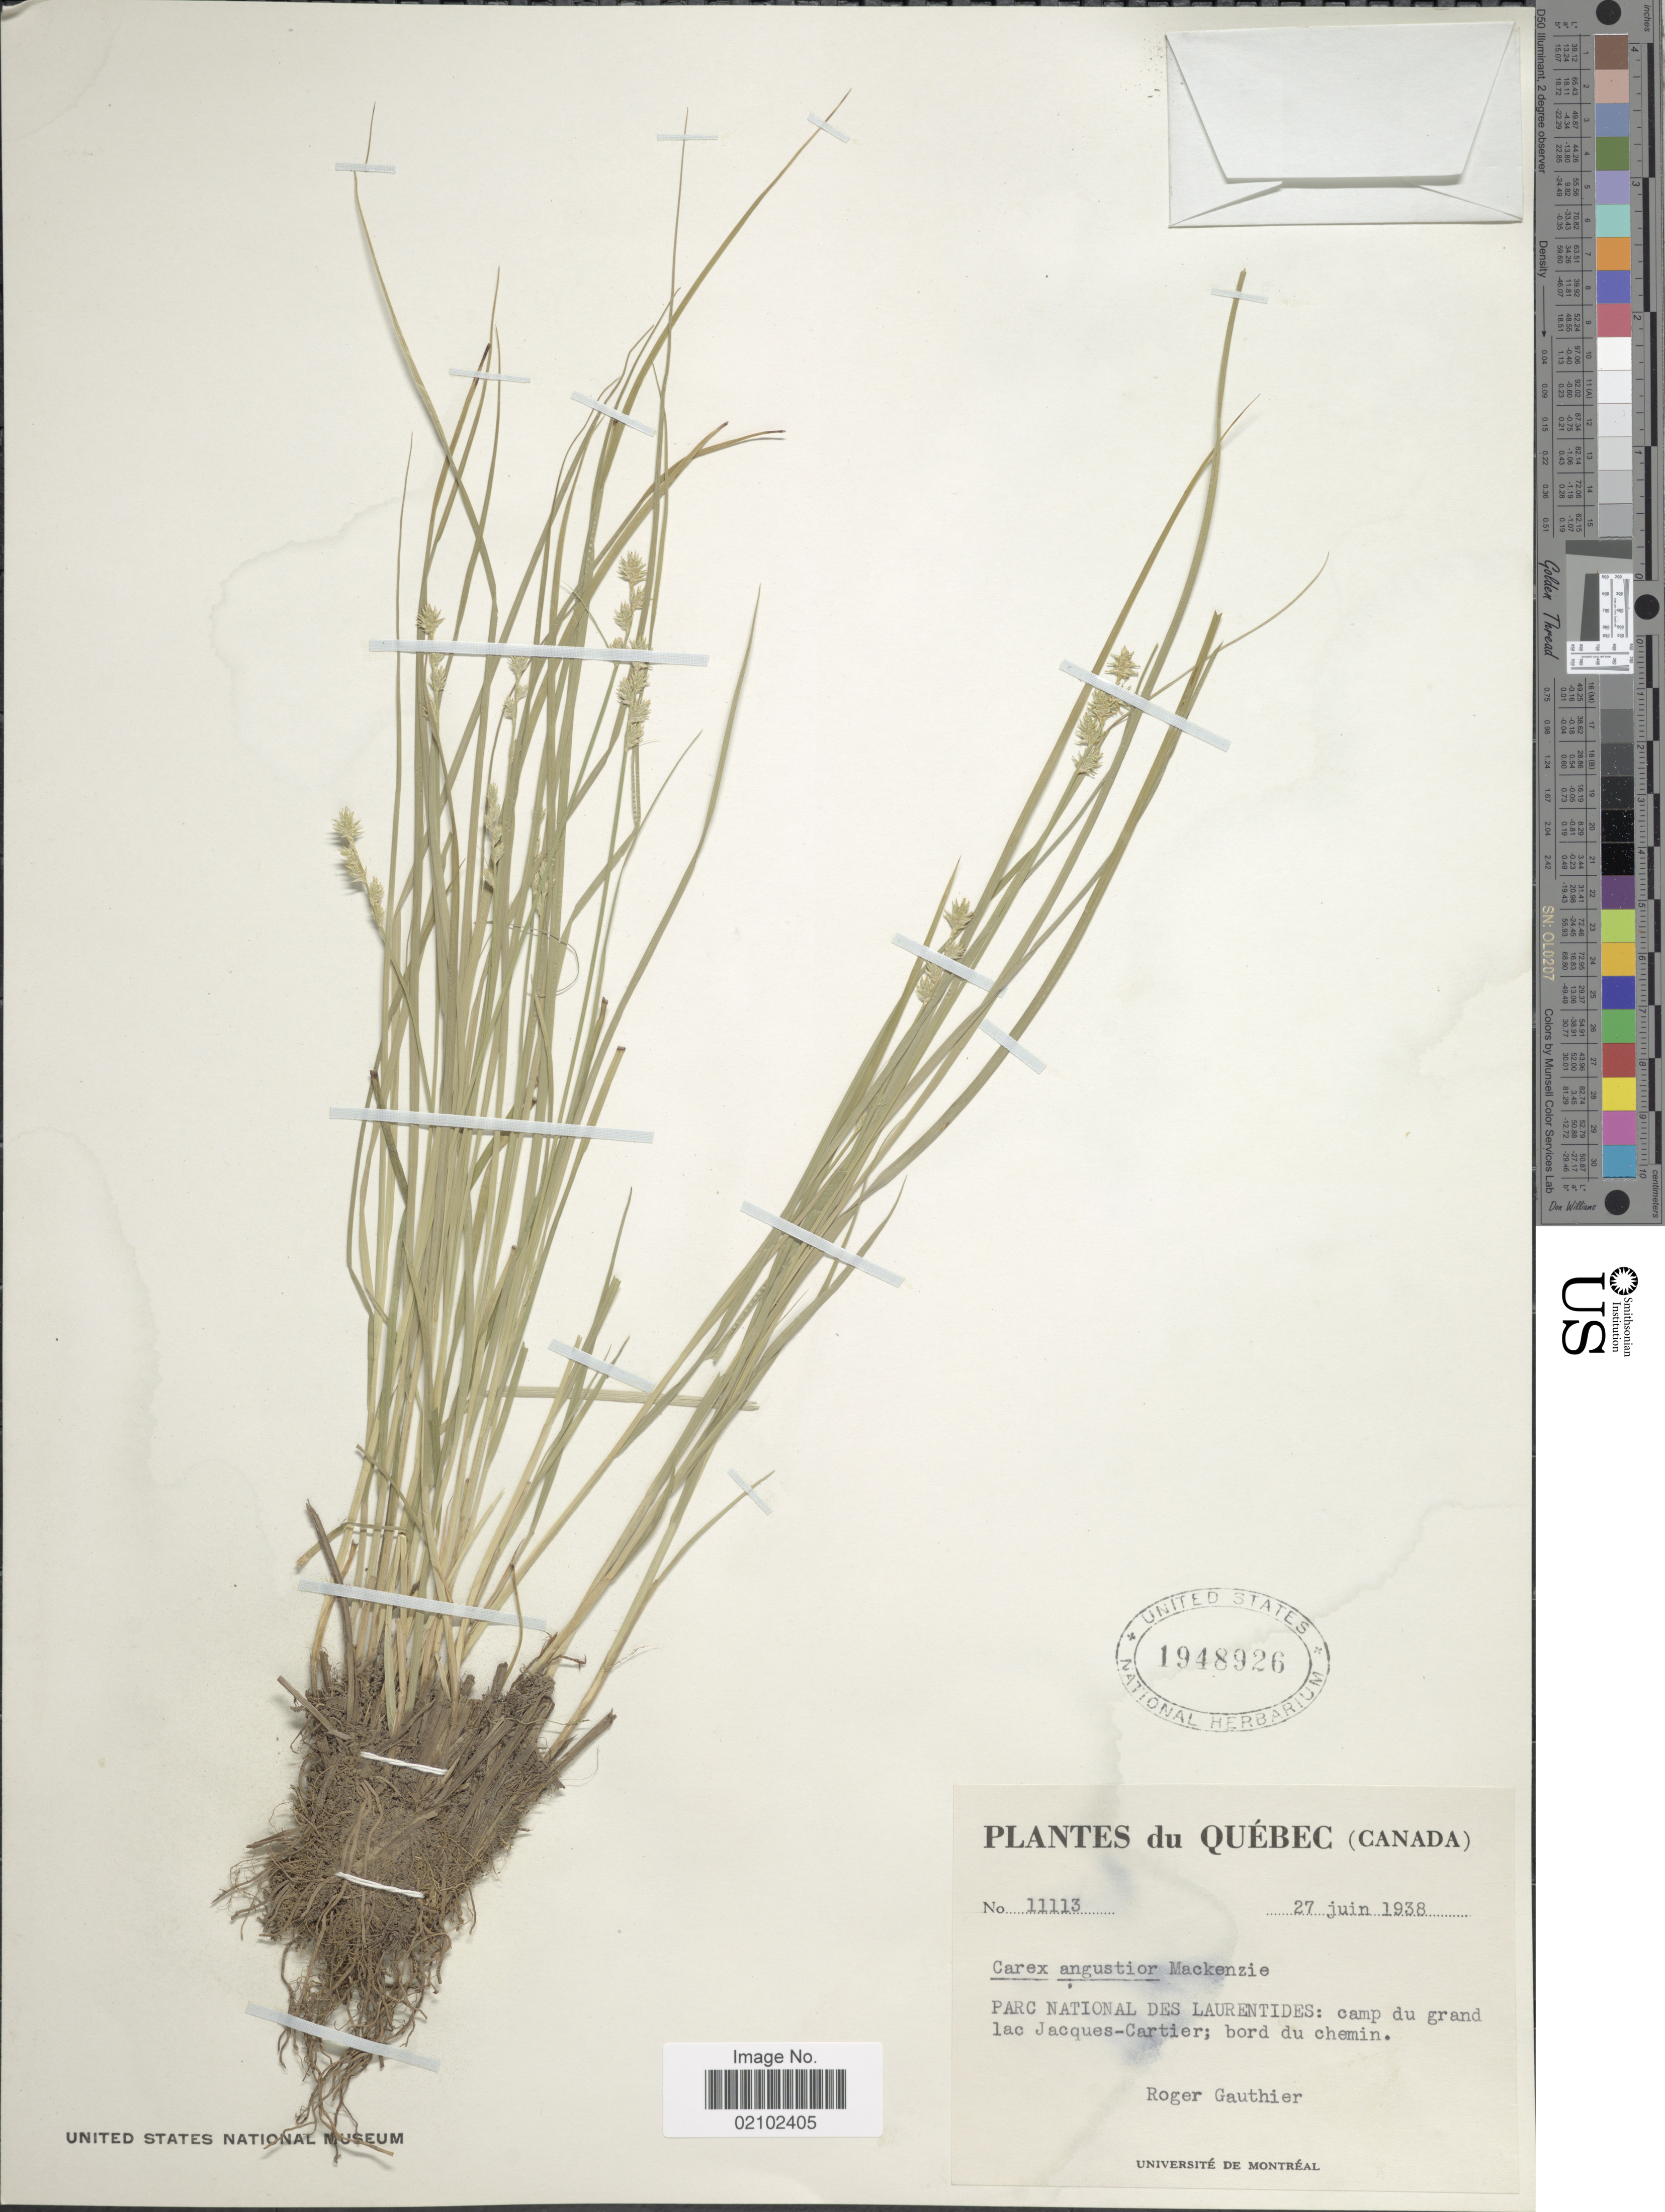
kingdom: Plantae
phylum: Tracheophyta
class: Liliopsida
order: Poales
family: Cyperaceae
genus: Carex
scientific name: Carex echinata subsp. echinata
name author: Murray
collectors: R. Gauthier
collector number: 11113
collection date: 1938-07-27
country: Canada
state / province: Quebec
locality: Parc National Des Laurentides: camp du grand lac Jacques-Cartier; bord du chemin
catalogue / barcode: US 1948926